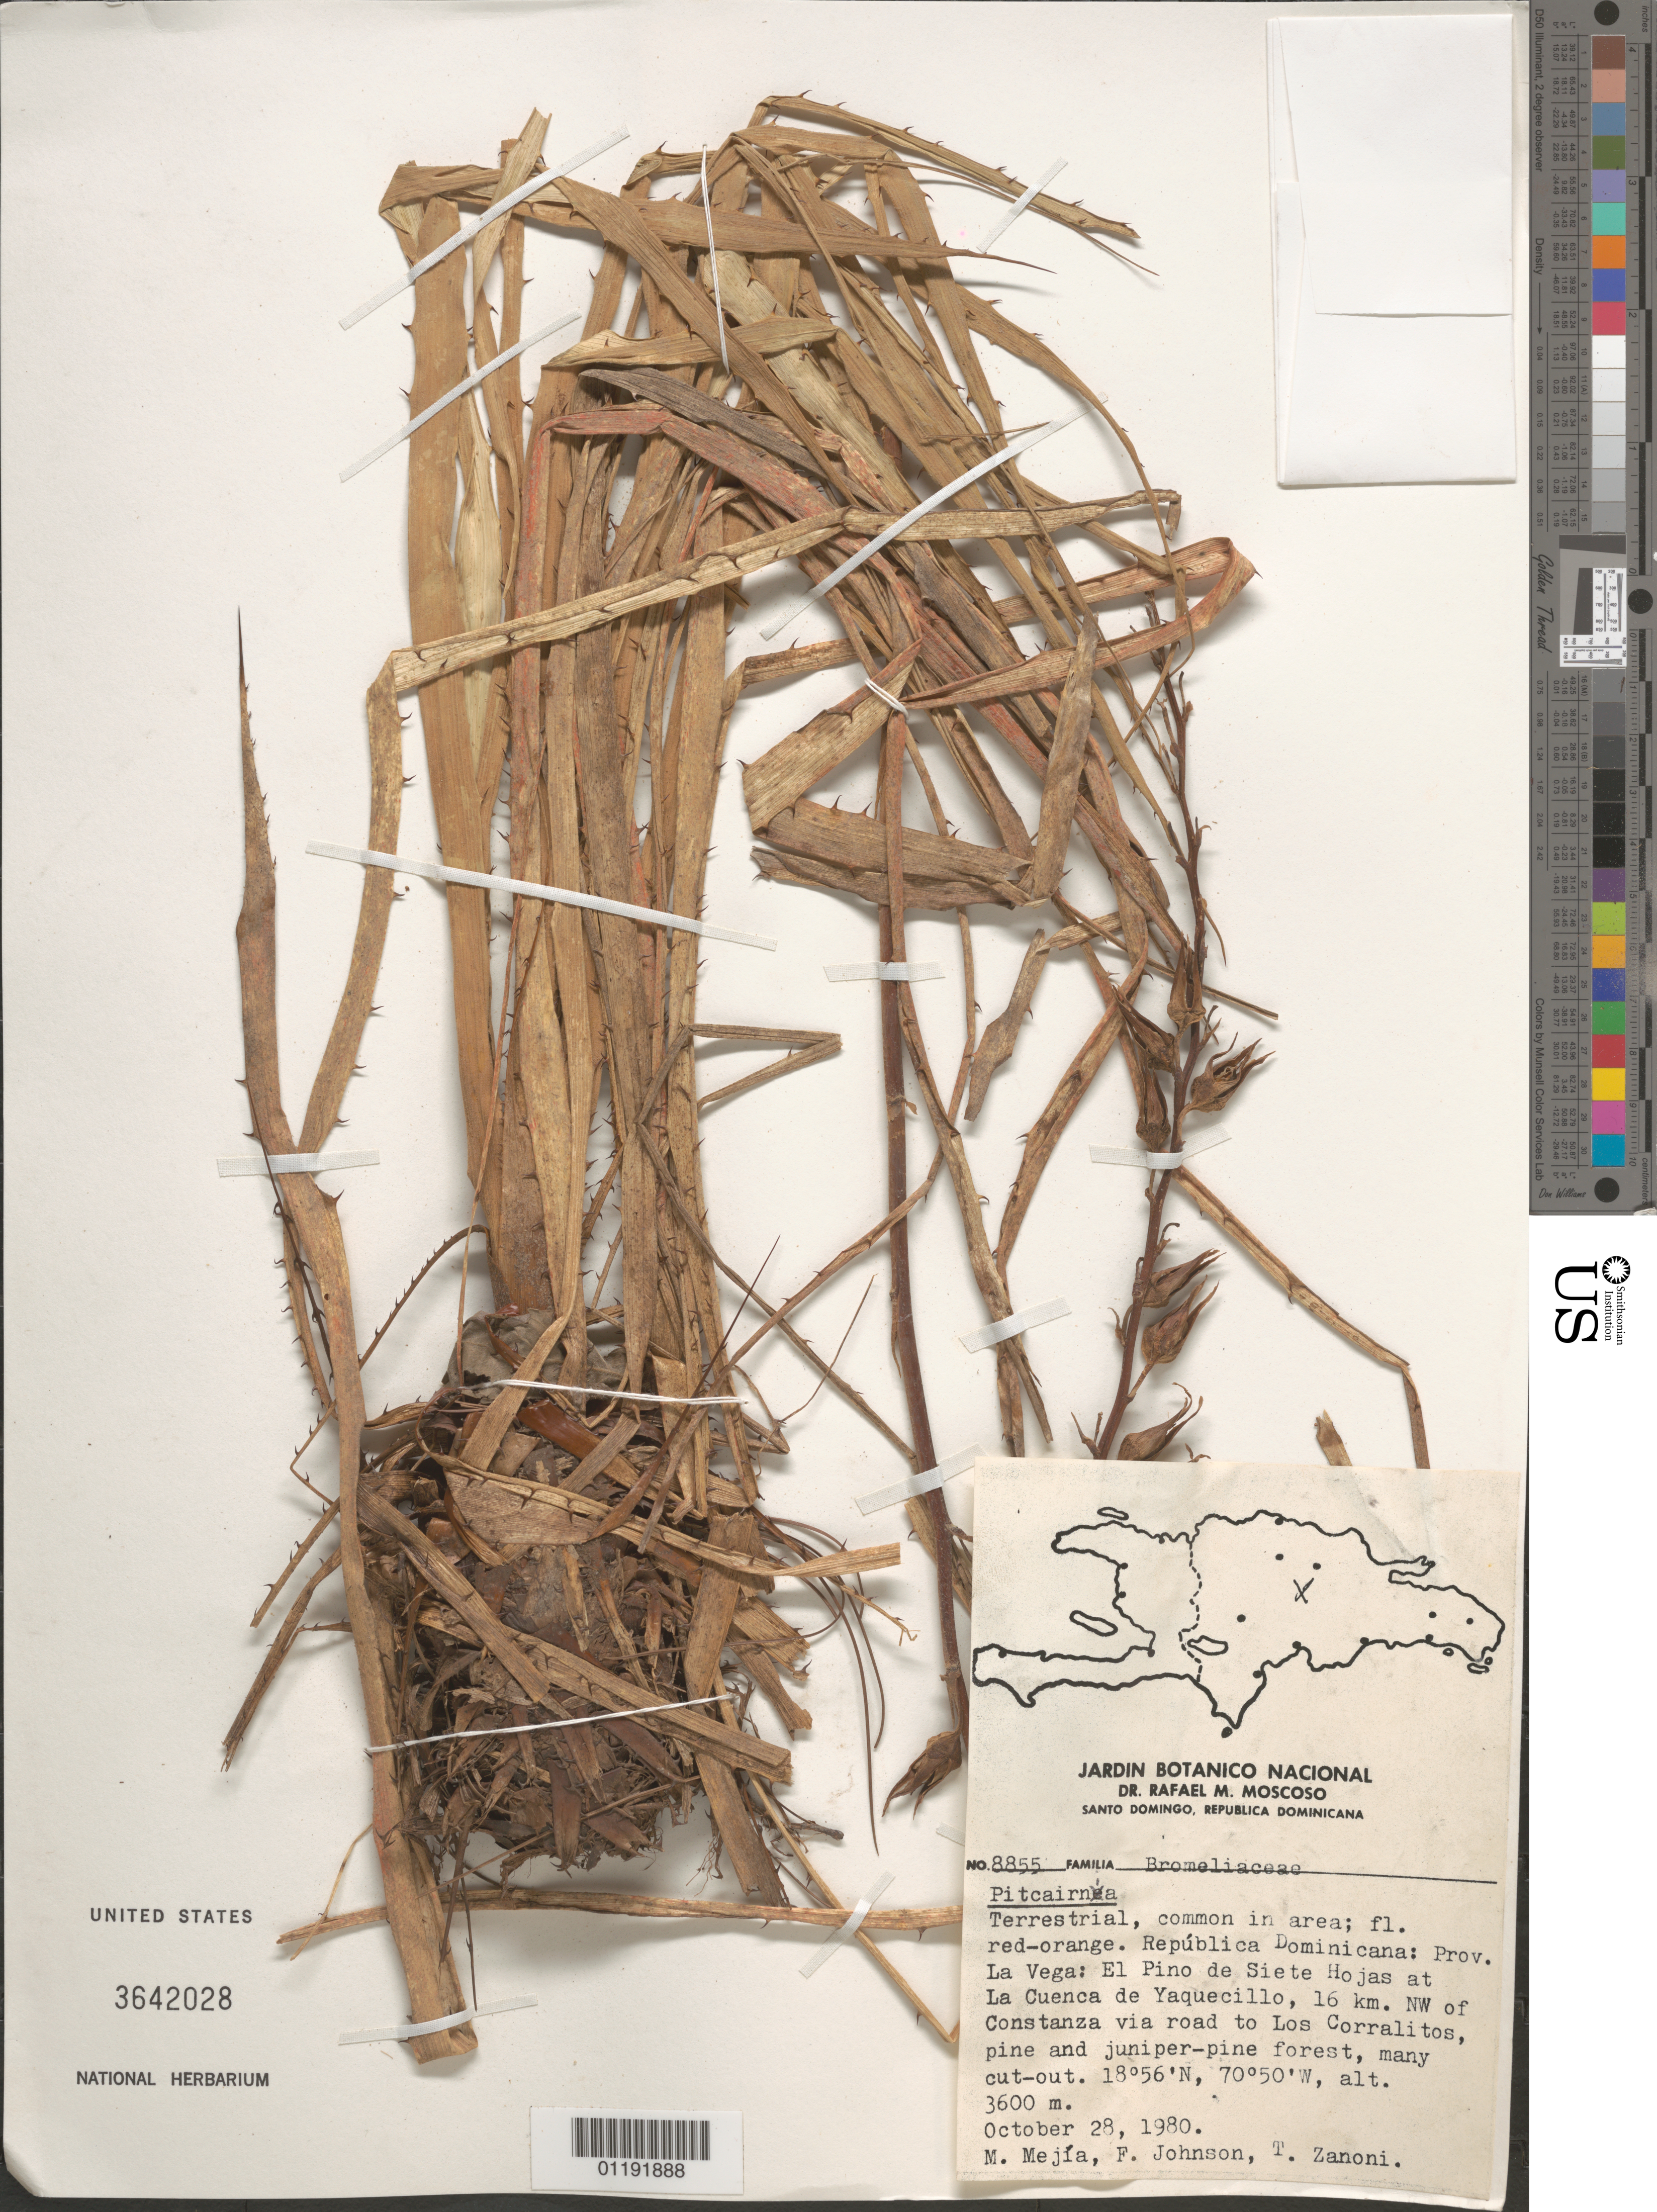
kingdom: Plantae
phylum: Tracheophyta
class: Liliopsida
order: Poales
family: Bromeliaceae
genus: Pitcairnia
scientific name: Pitcairnia sp.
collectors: M. Mejia, F. Johnson & T. A. Zanoni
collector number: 8855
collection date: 1980-10-28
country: Dominican Republic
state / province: La Vega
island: Hispaniola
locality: El Pino de Siete Hojas, La Cuenca de Yaquecillo, 16 km NW of Constanza via the road to Los Corralitos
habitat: Pine and juniper-pine forest, many cut-out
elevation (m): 3600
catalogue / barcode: US 3642028